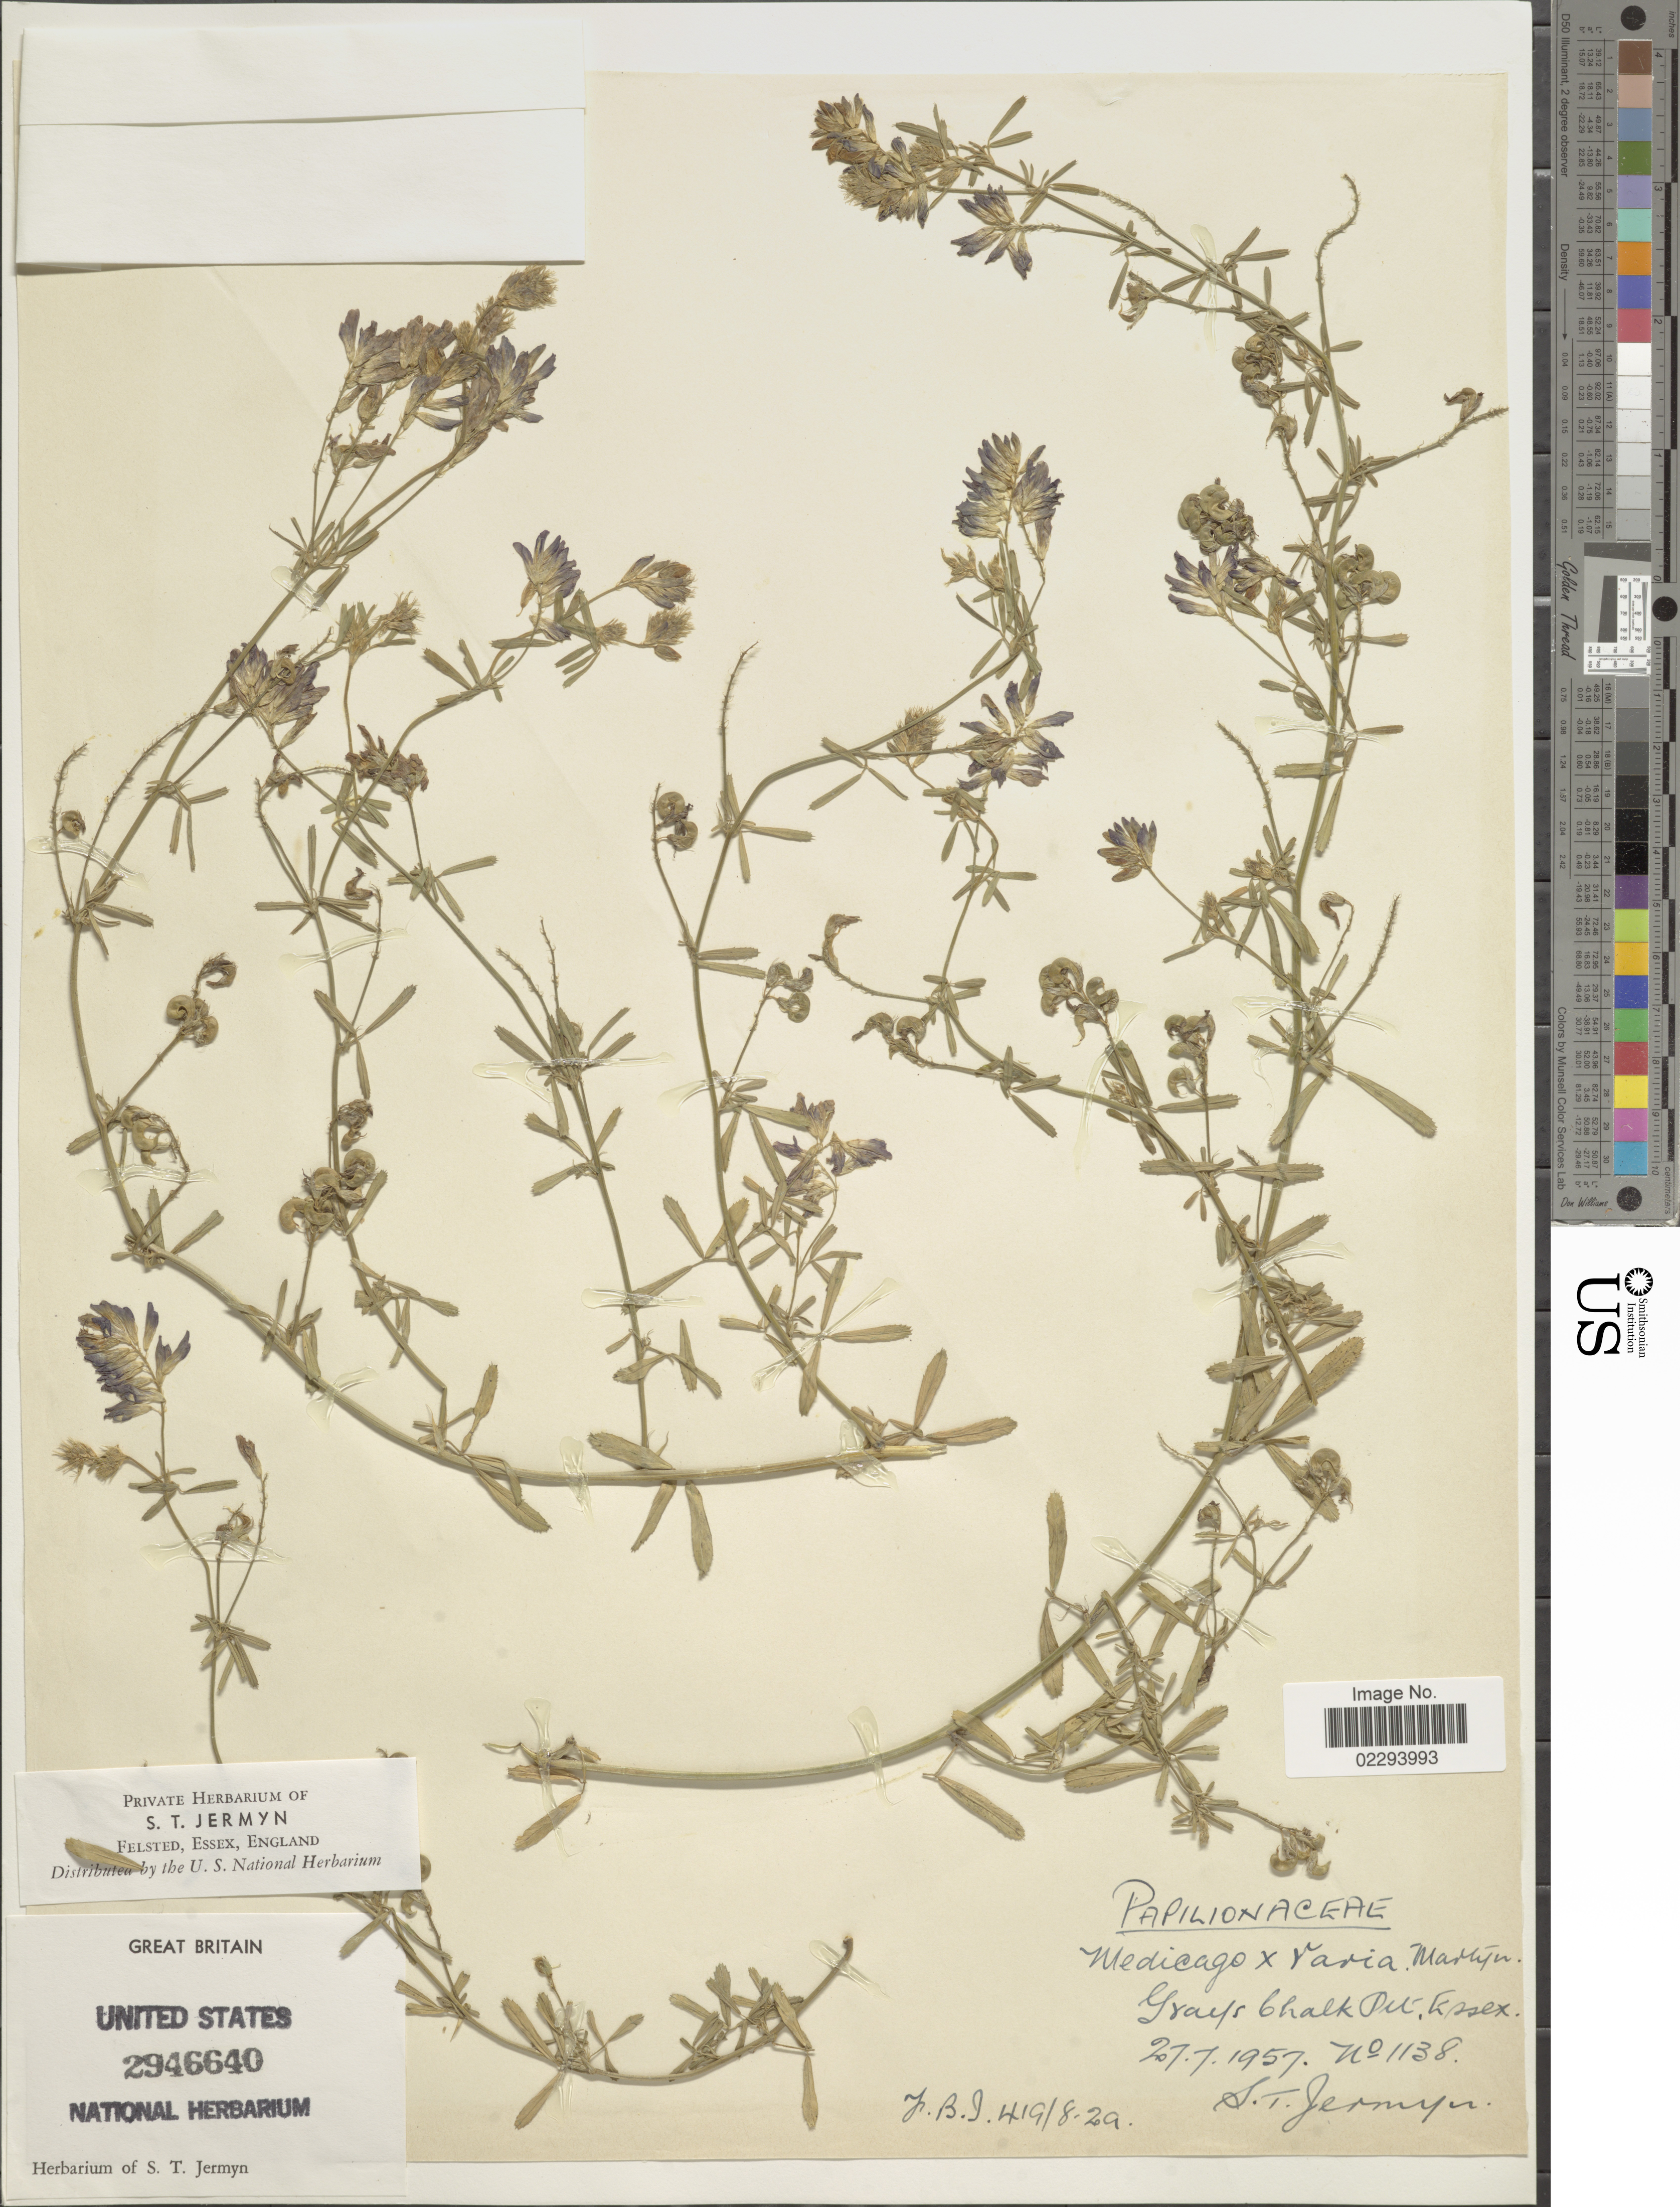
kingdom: Plantae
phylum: Tracheophyta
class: Magnoliopsida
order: Fabales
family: Fabaceae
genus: Medicago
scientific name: Medicago varia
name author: Martyn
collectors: S. Jermyn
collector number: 1138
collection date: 1957-07-27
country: United Kingdom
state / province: England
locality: Great Britain,Grays Chalk Pet.Essex.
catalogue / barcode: US 2946640